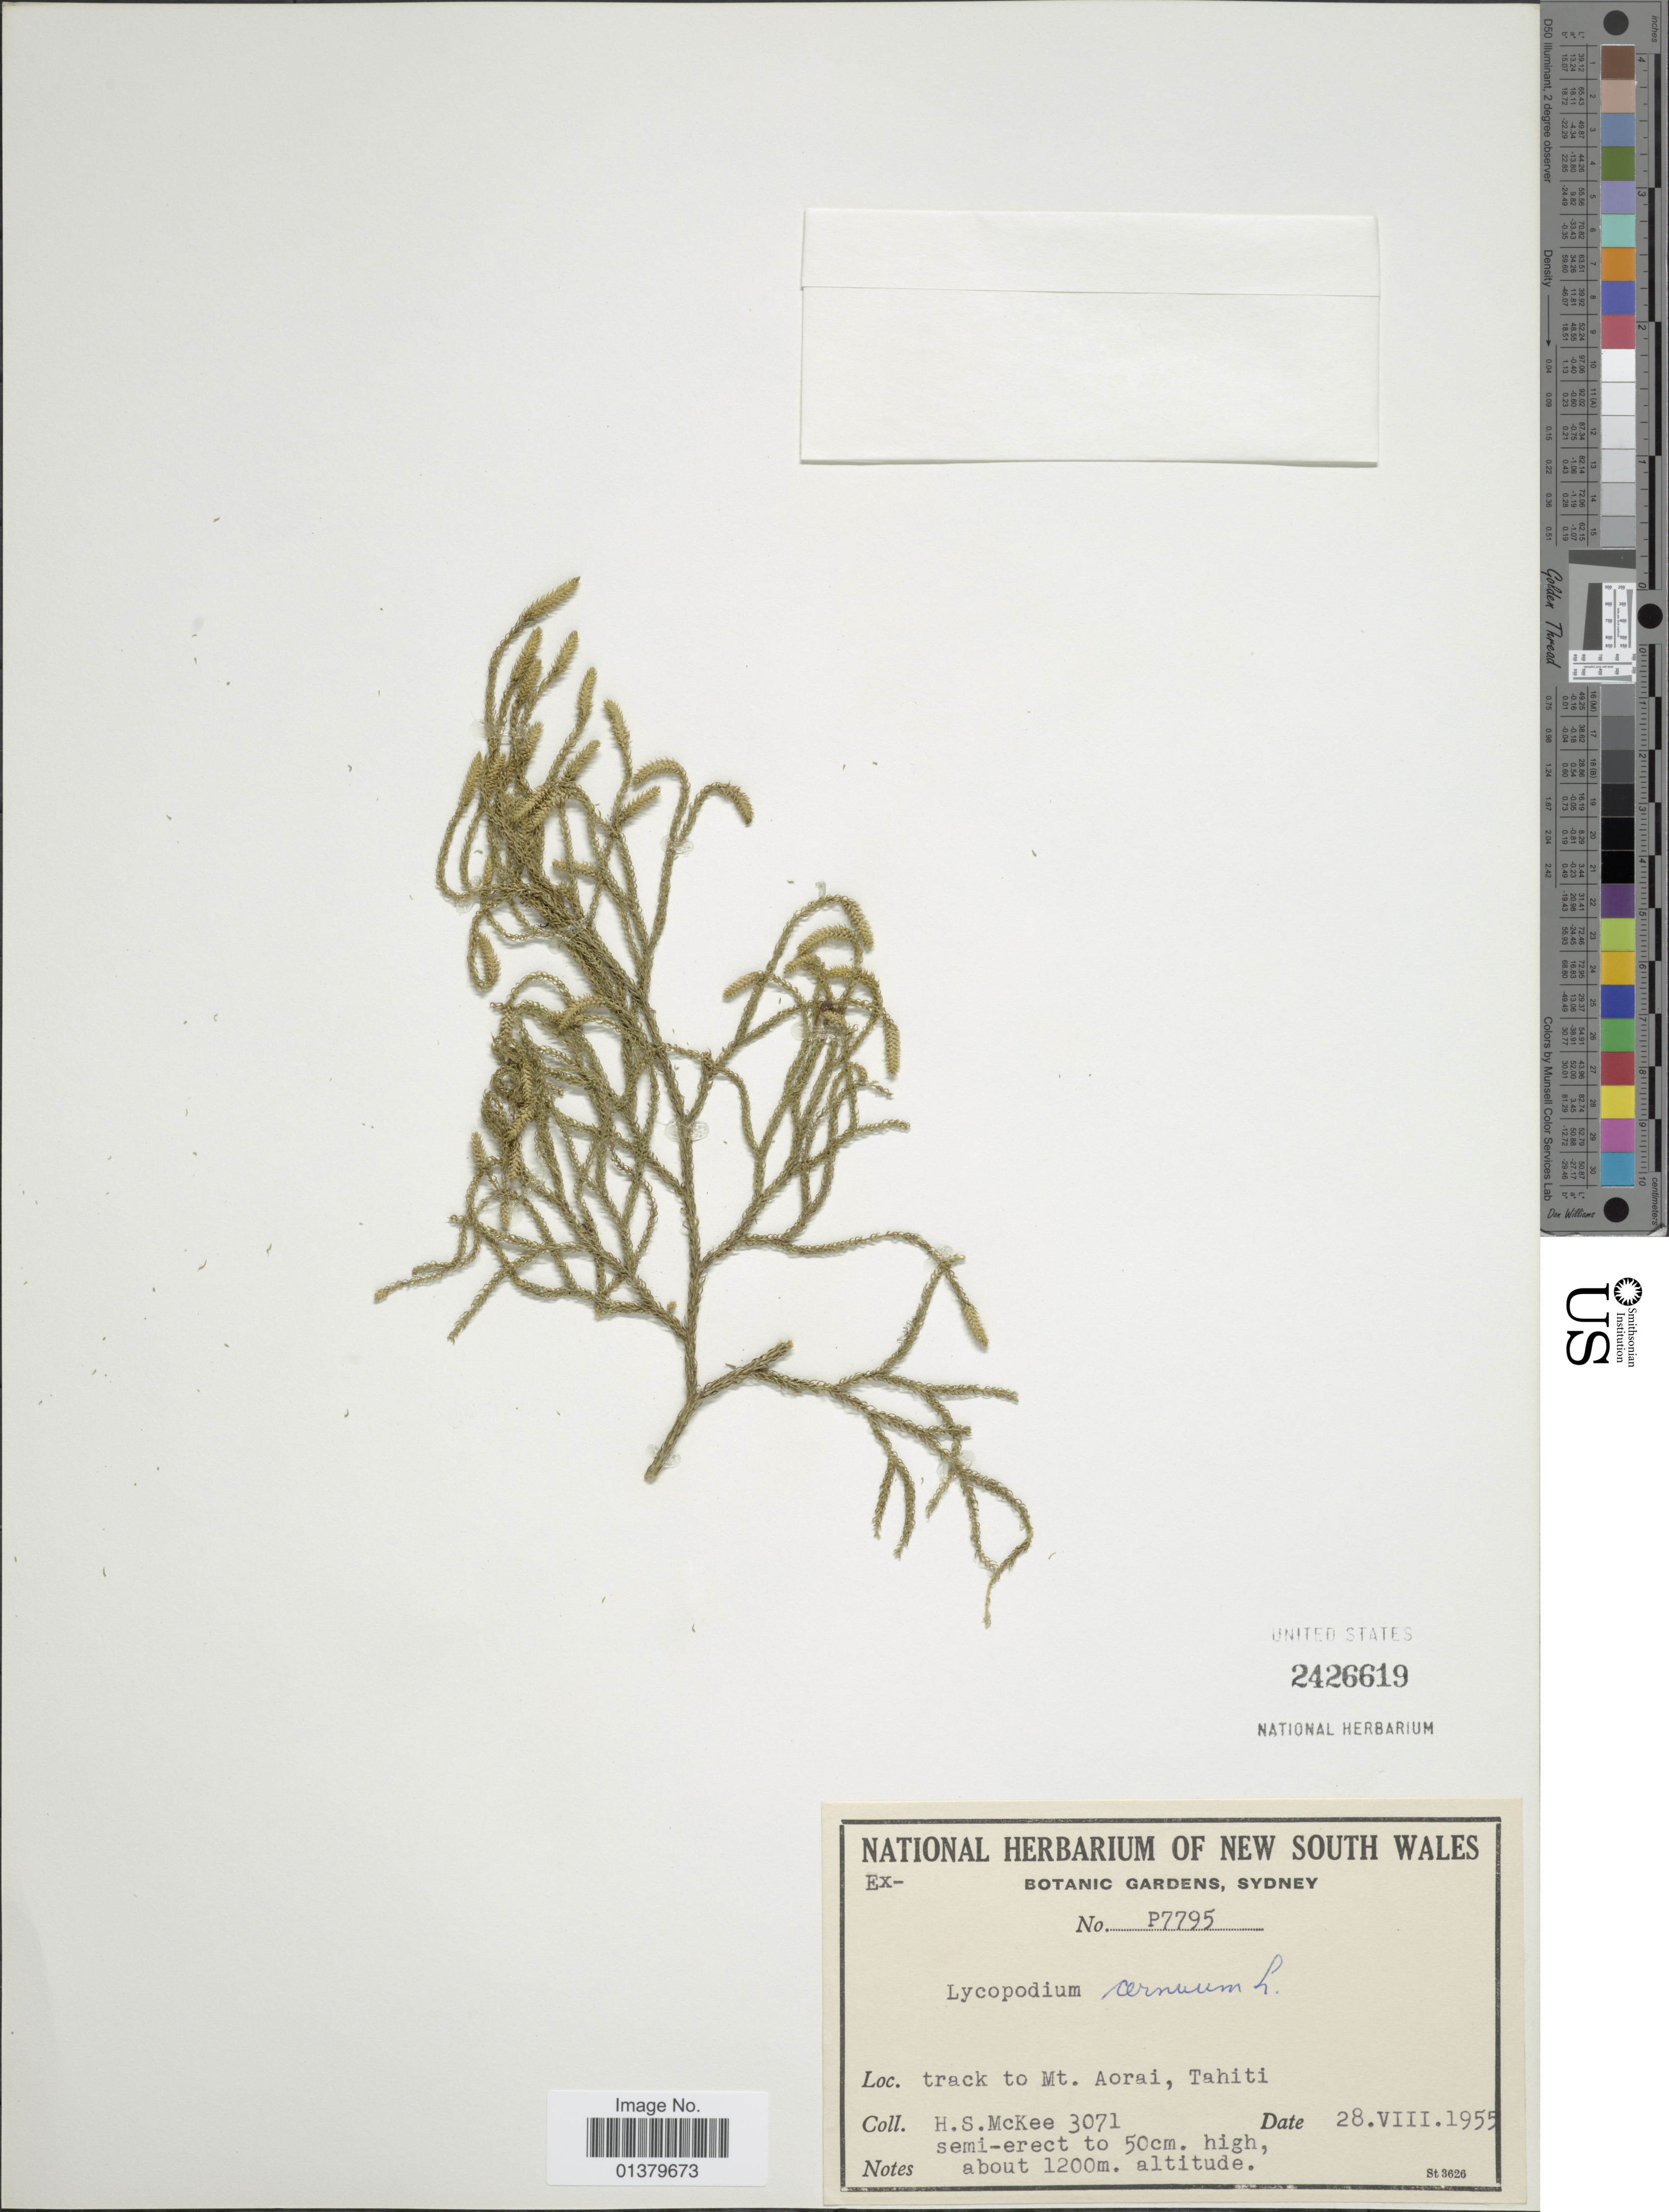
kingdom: Plantae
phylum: Tracheophyta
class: Lycopodiopsida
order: Lycopodiales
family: Lycopodiaceae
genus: Palhinhaea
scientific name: Palhinhaea cernua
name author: (L.) Vasc. & Franco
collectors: H. S. McKee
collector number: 3071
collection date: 1955-08-28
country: French Polynesia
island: Tahiti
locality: Track to Mt. Aorai, Tahiti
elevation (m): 1200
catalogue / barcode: US 2426619